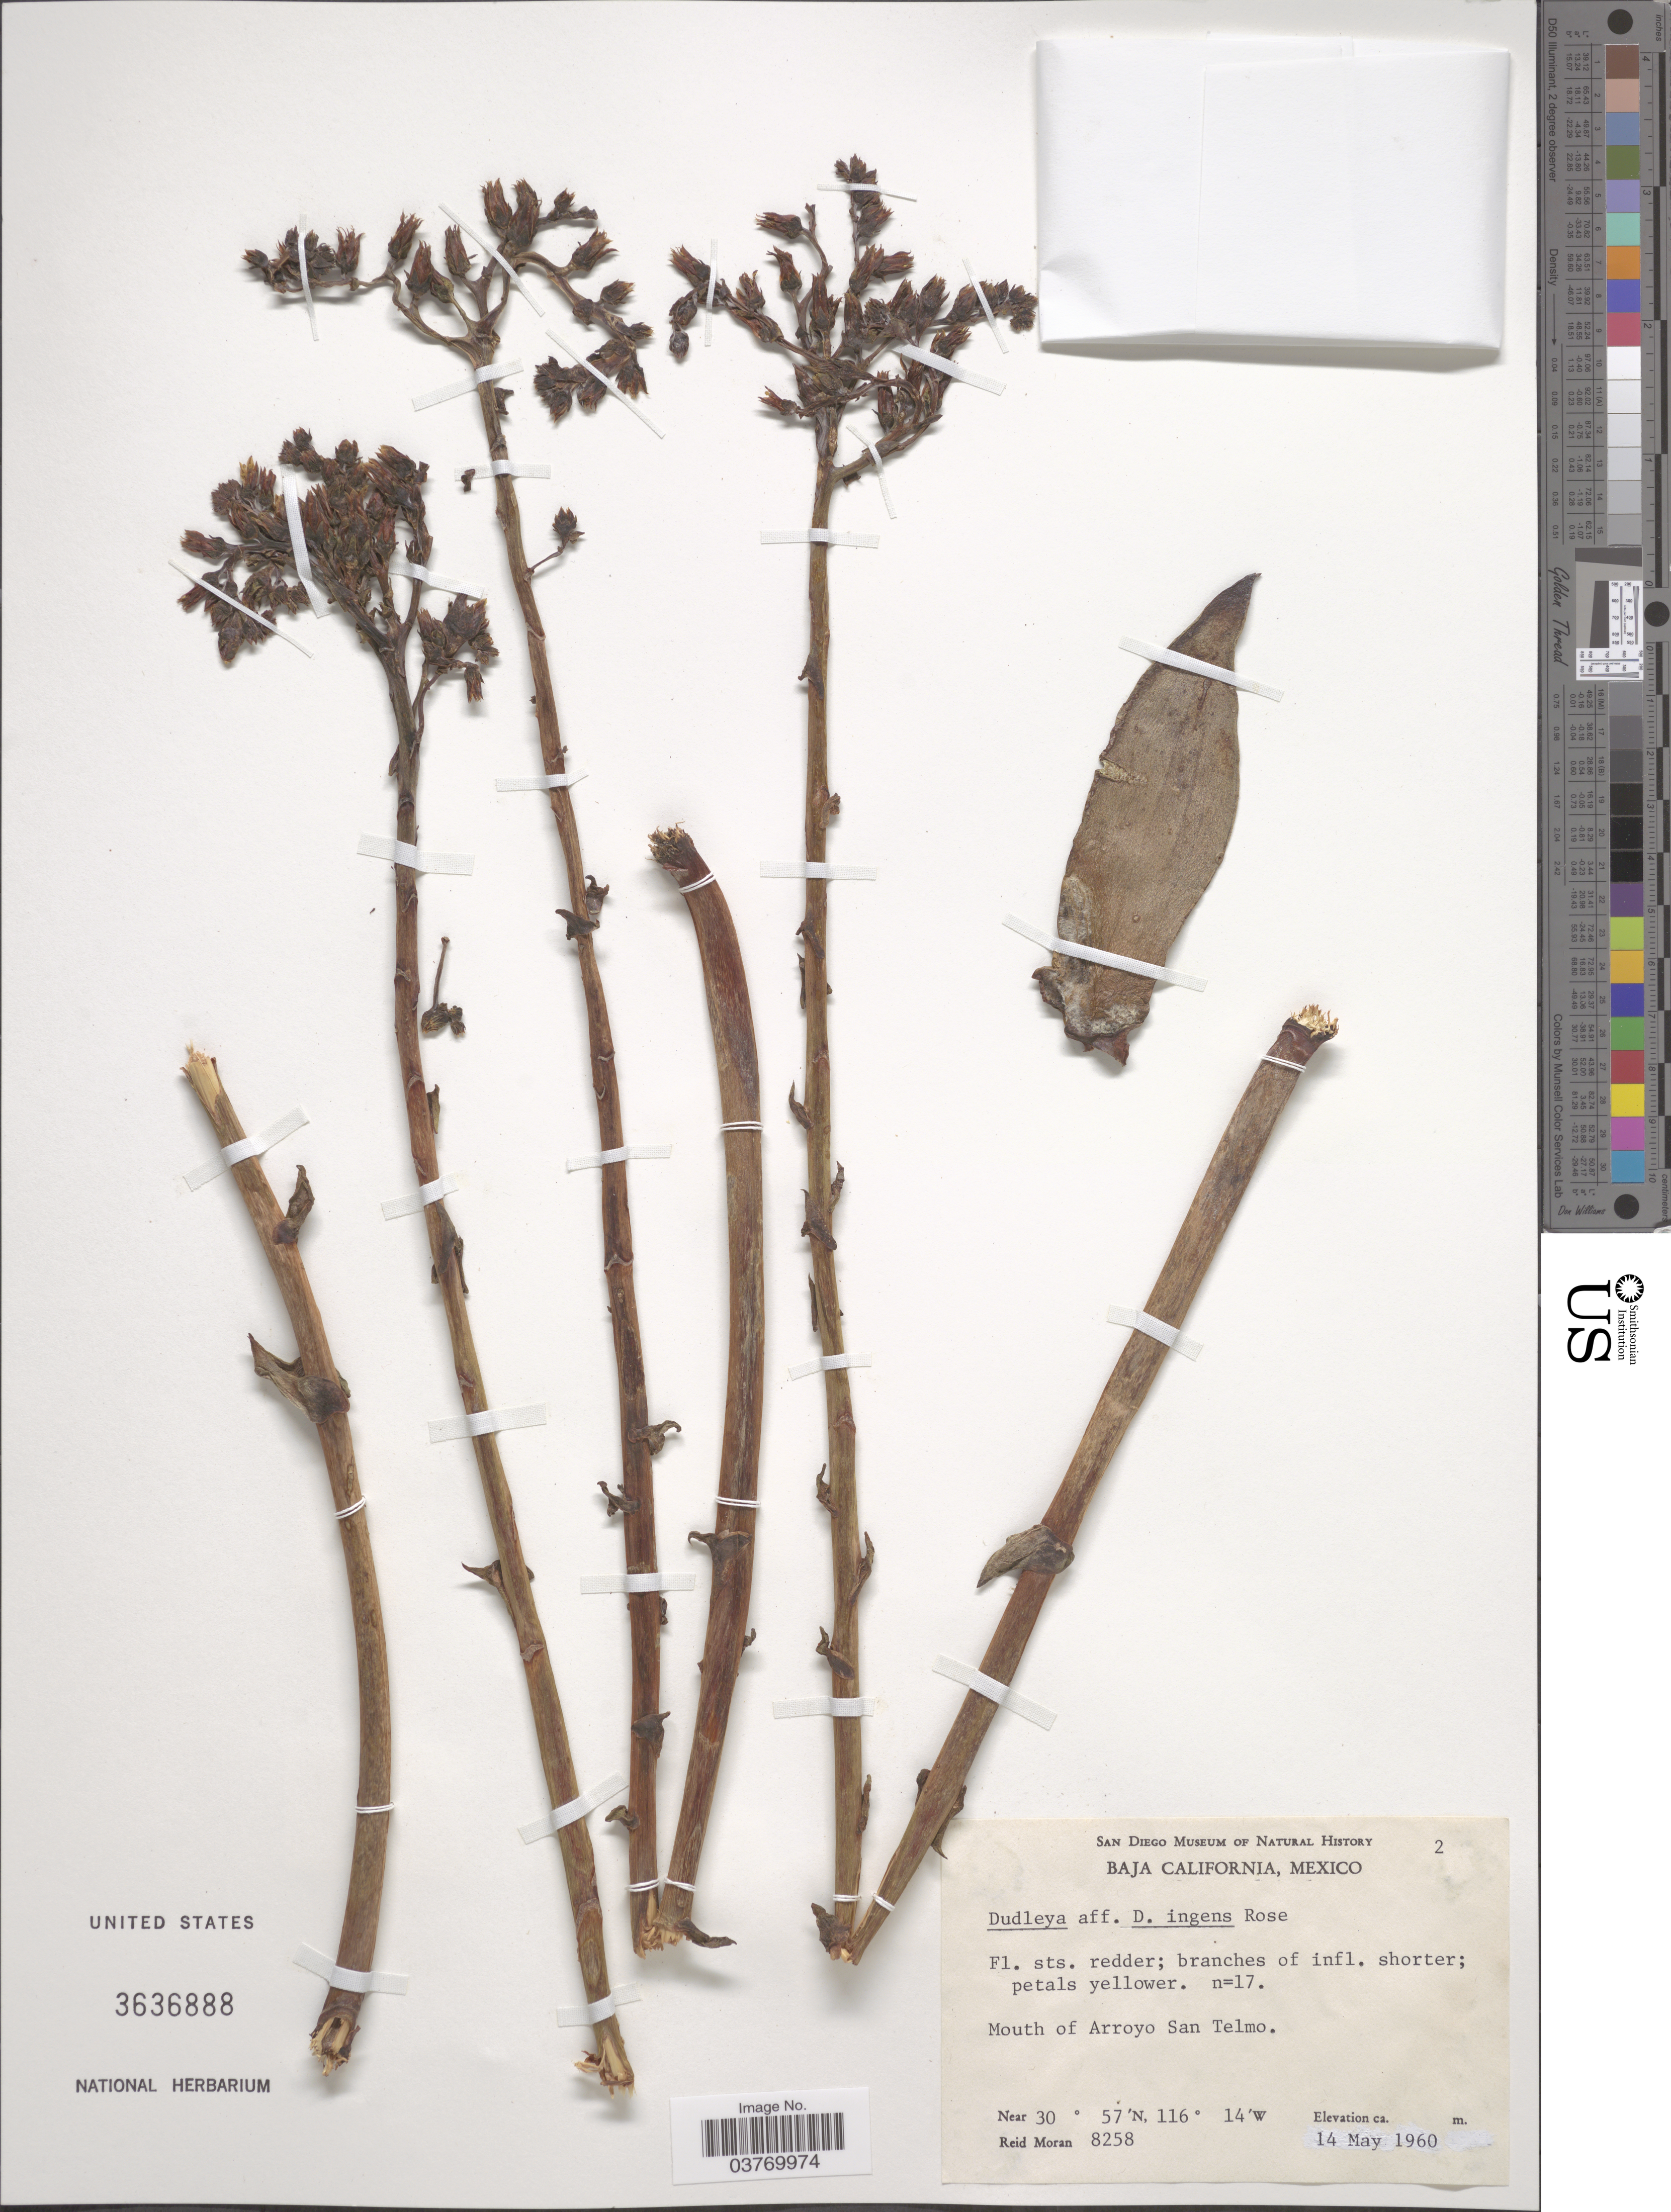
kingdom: Plantae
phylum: Tracheophyta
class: Magnoliopsida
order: Saxifragales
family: Crassulaceae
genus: Dudleya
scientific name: Dudleya ingens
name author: Rose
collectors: R. V. Moran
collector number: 8258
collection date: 1960-05-14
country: Mexico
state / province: Baja California Norte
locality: Mouth of Arroyo San Telmo.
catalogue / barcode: US 3636888